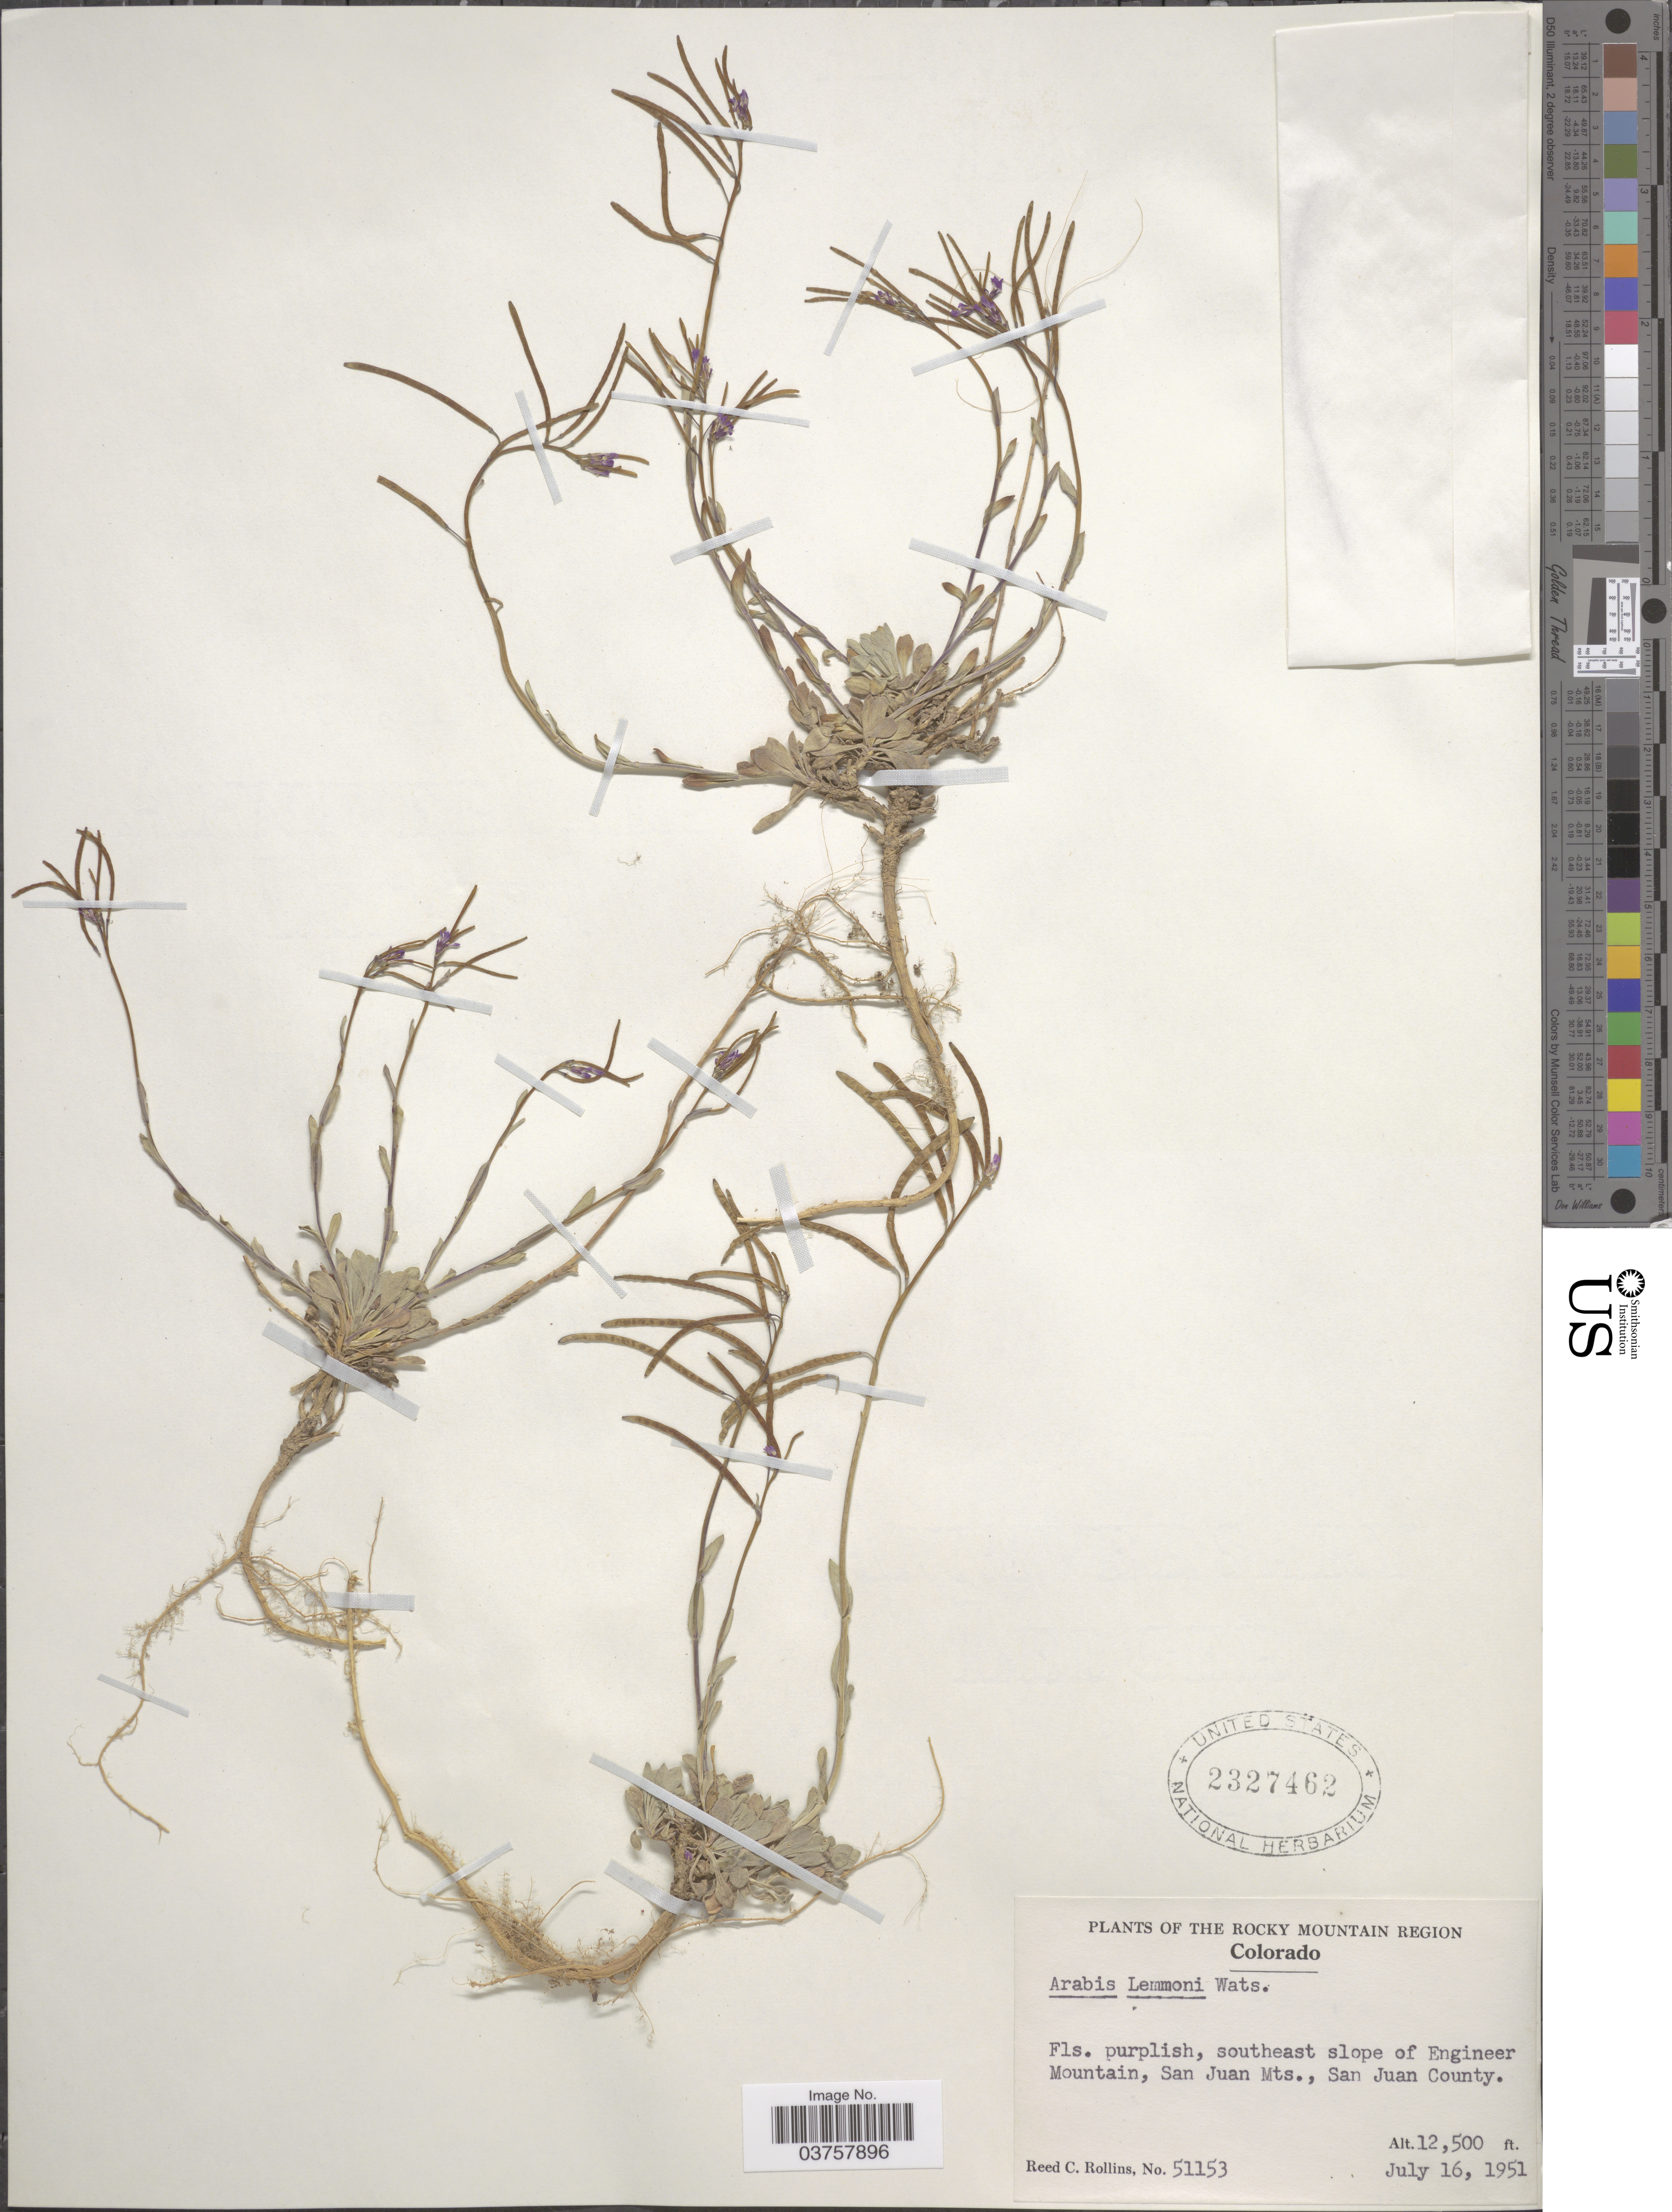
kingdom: Plantae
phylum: Tracheophyta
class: Magnoliopsida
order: Brassicales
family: Brassicaceae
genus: Arabis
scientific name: Arabis lemmonii var. depauperata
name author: (A. Nelson & P.B. Kenn.) Rollins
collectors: R. C. Rollins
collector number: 51153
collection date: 1951-07-16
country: United States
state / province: Colorado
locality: The Rocky Mountain Region. Southeast slope of Engineer Mountain, San Juan Mts., San Juan County.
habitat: southeast slope of mountain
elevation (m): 3810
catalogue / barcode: US 2327462